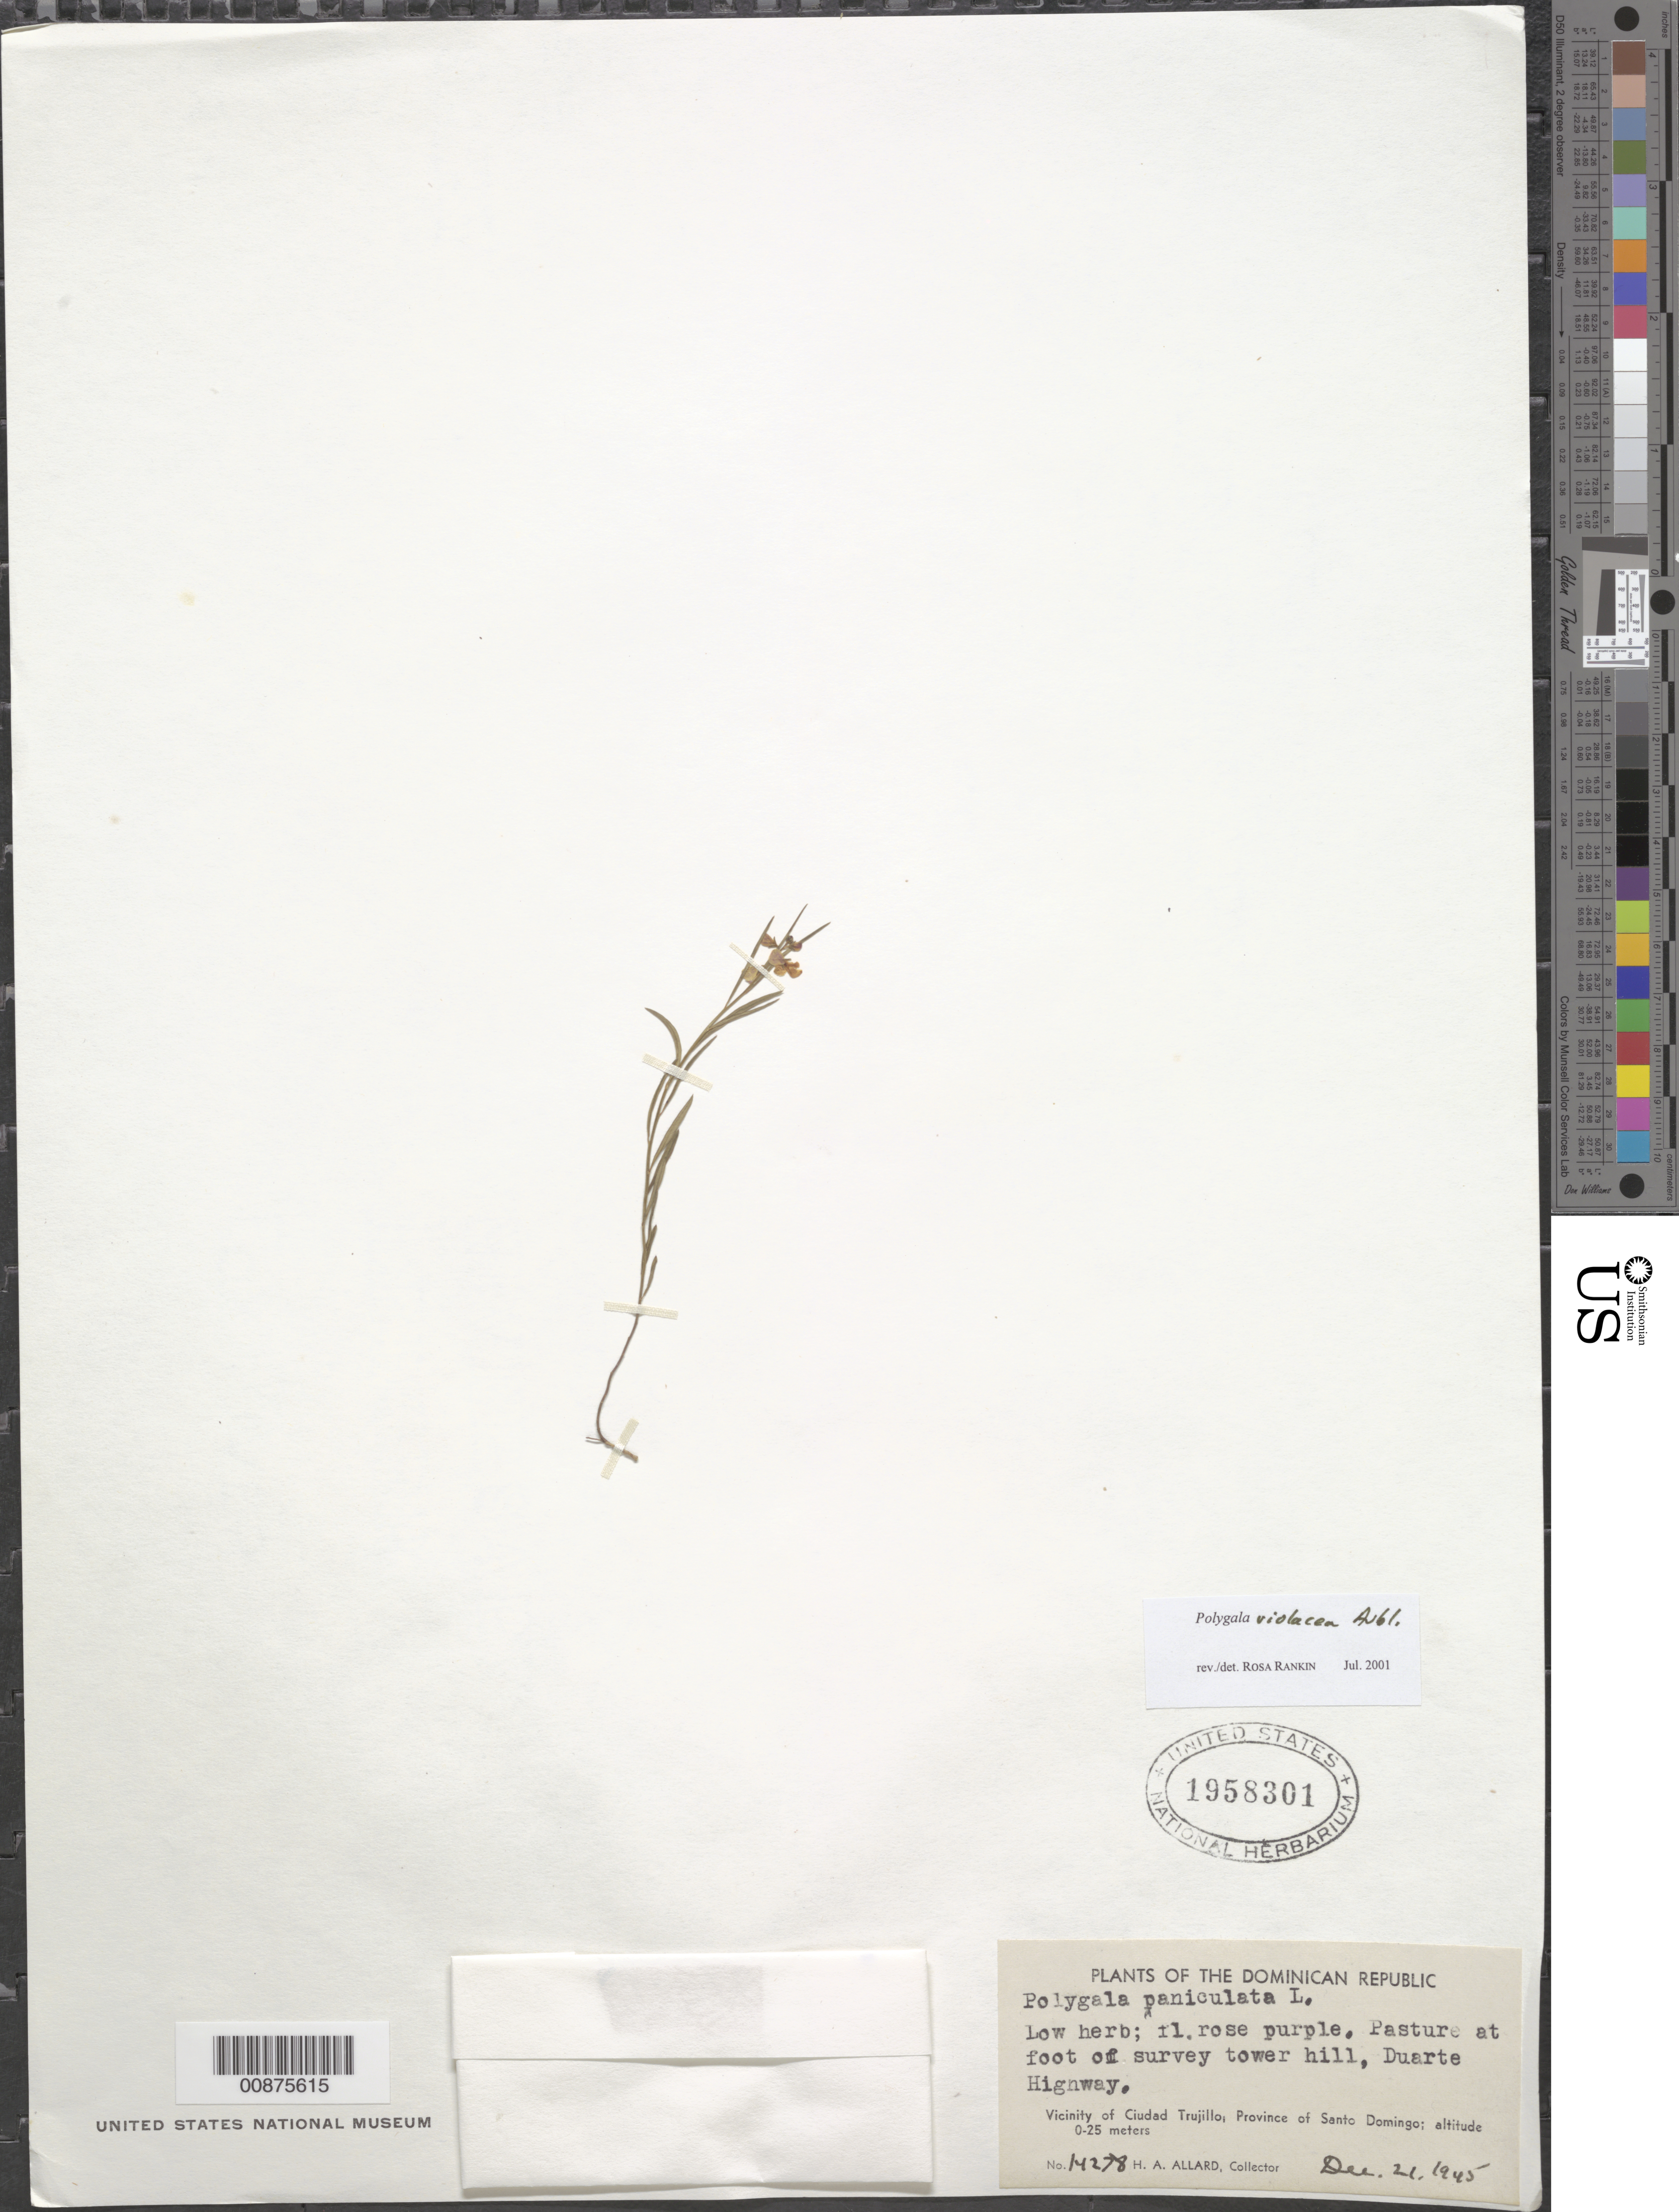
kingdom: Plantae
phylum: Tracheophyta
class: Magnoliopsida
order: Fabales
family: Polygalaceae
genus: Asemeia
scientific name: Asemeia violacea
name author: (Aubl.) J.F.B. Pastore & J.R. Abbott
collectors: H. A. Allard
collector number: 14278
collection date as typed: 21 Dec 1945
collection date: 1945-12-21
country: Dominican Republic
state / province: Distrito Nacional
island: Hispaniola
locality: Vicinity of Santo Domingo City, at foot of survey tower hill, Duarte Highway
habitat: Pasture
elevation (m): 0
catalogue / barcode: US 1958301